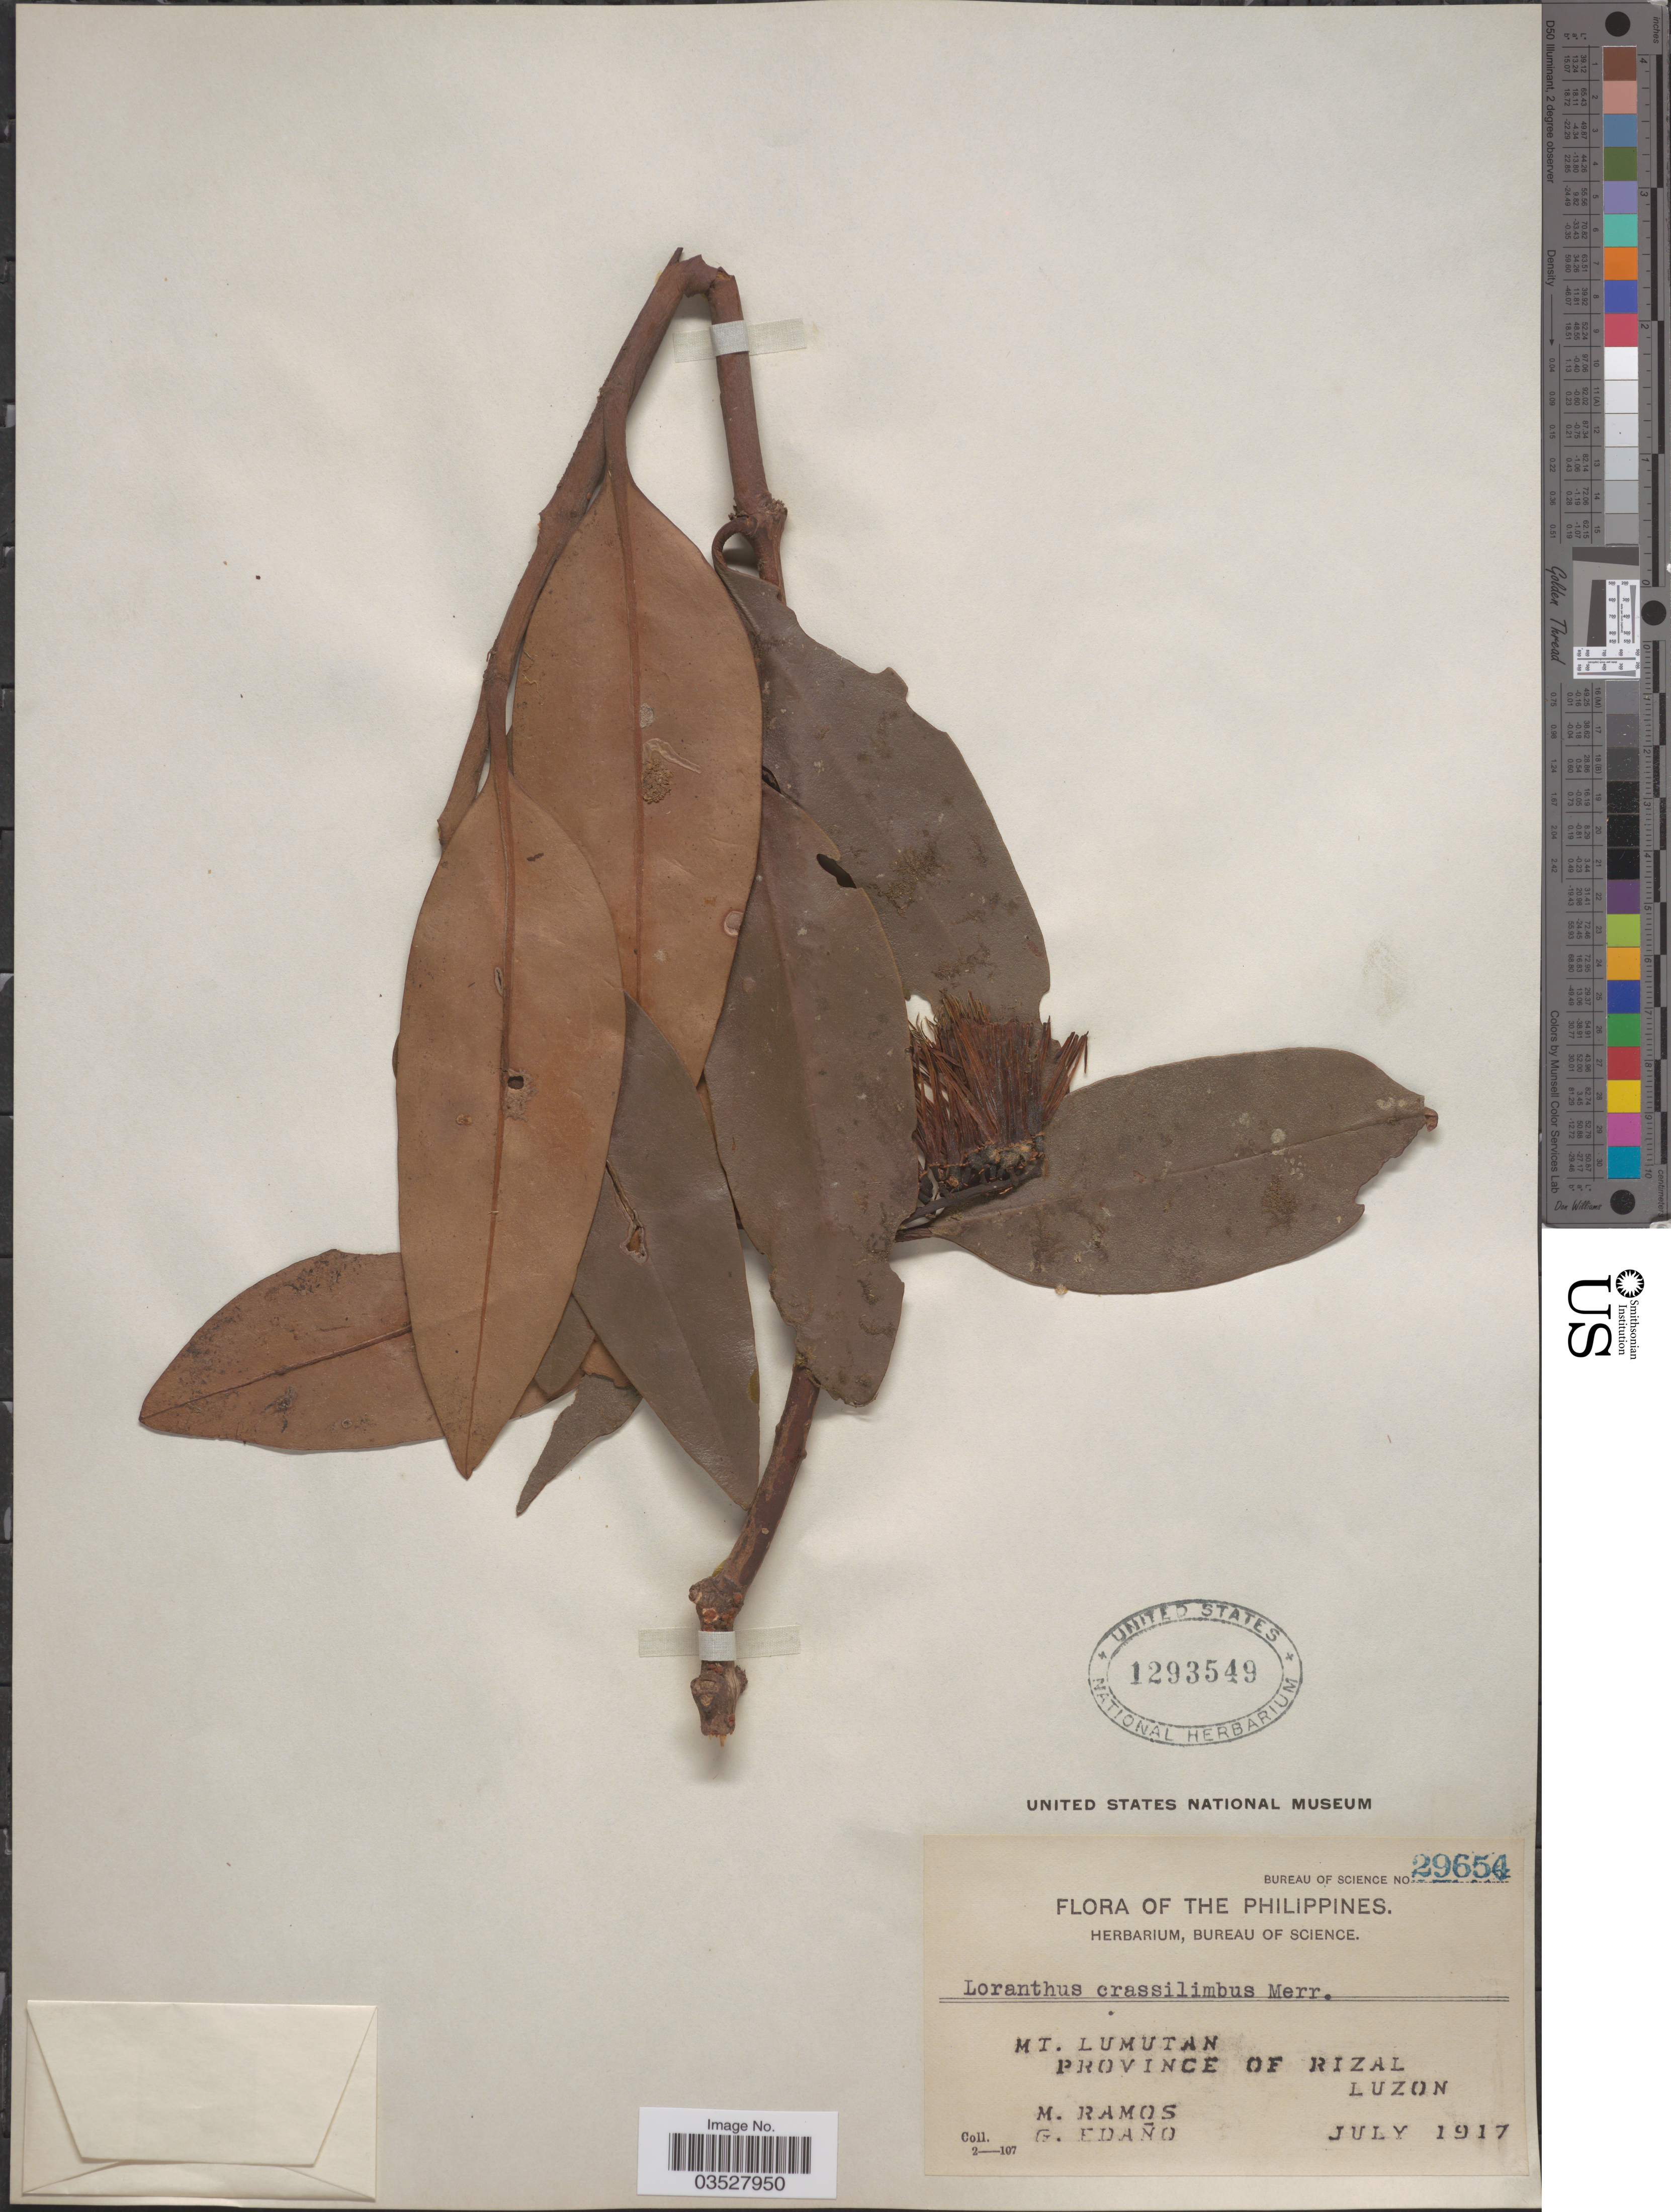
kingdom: Plantae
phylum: Tracheophyta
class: Magnoliopsida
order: Santalales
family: Loranthaceae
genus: Decaisnina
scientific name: Decaisnina crassilimba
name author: (Merr.) Barlow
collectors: M. Ramos & G. Edaño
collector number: Bureau of Science 29654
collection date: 1917-07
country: Philippines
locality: Mt. Lumutan. Province of Rizal. Luzon.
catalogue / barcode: US 1293549